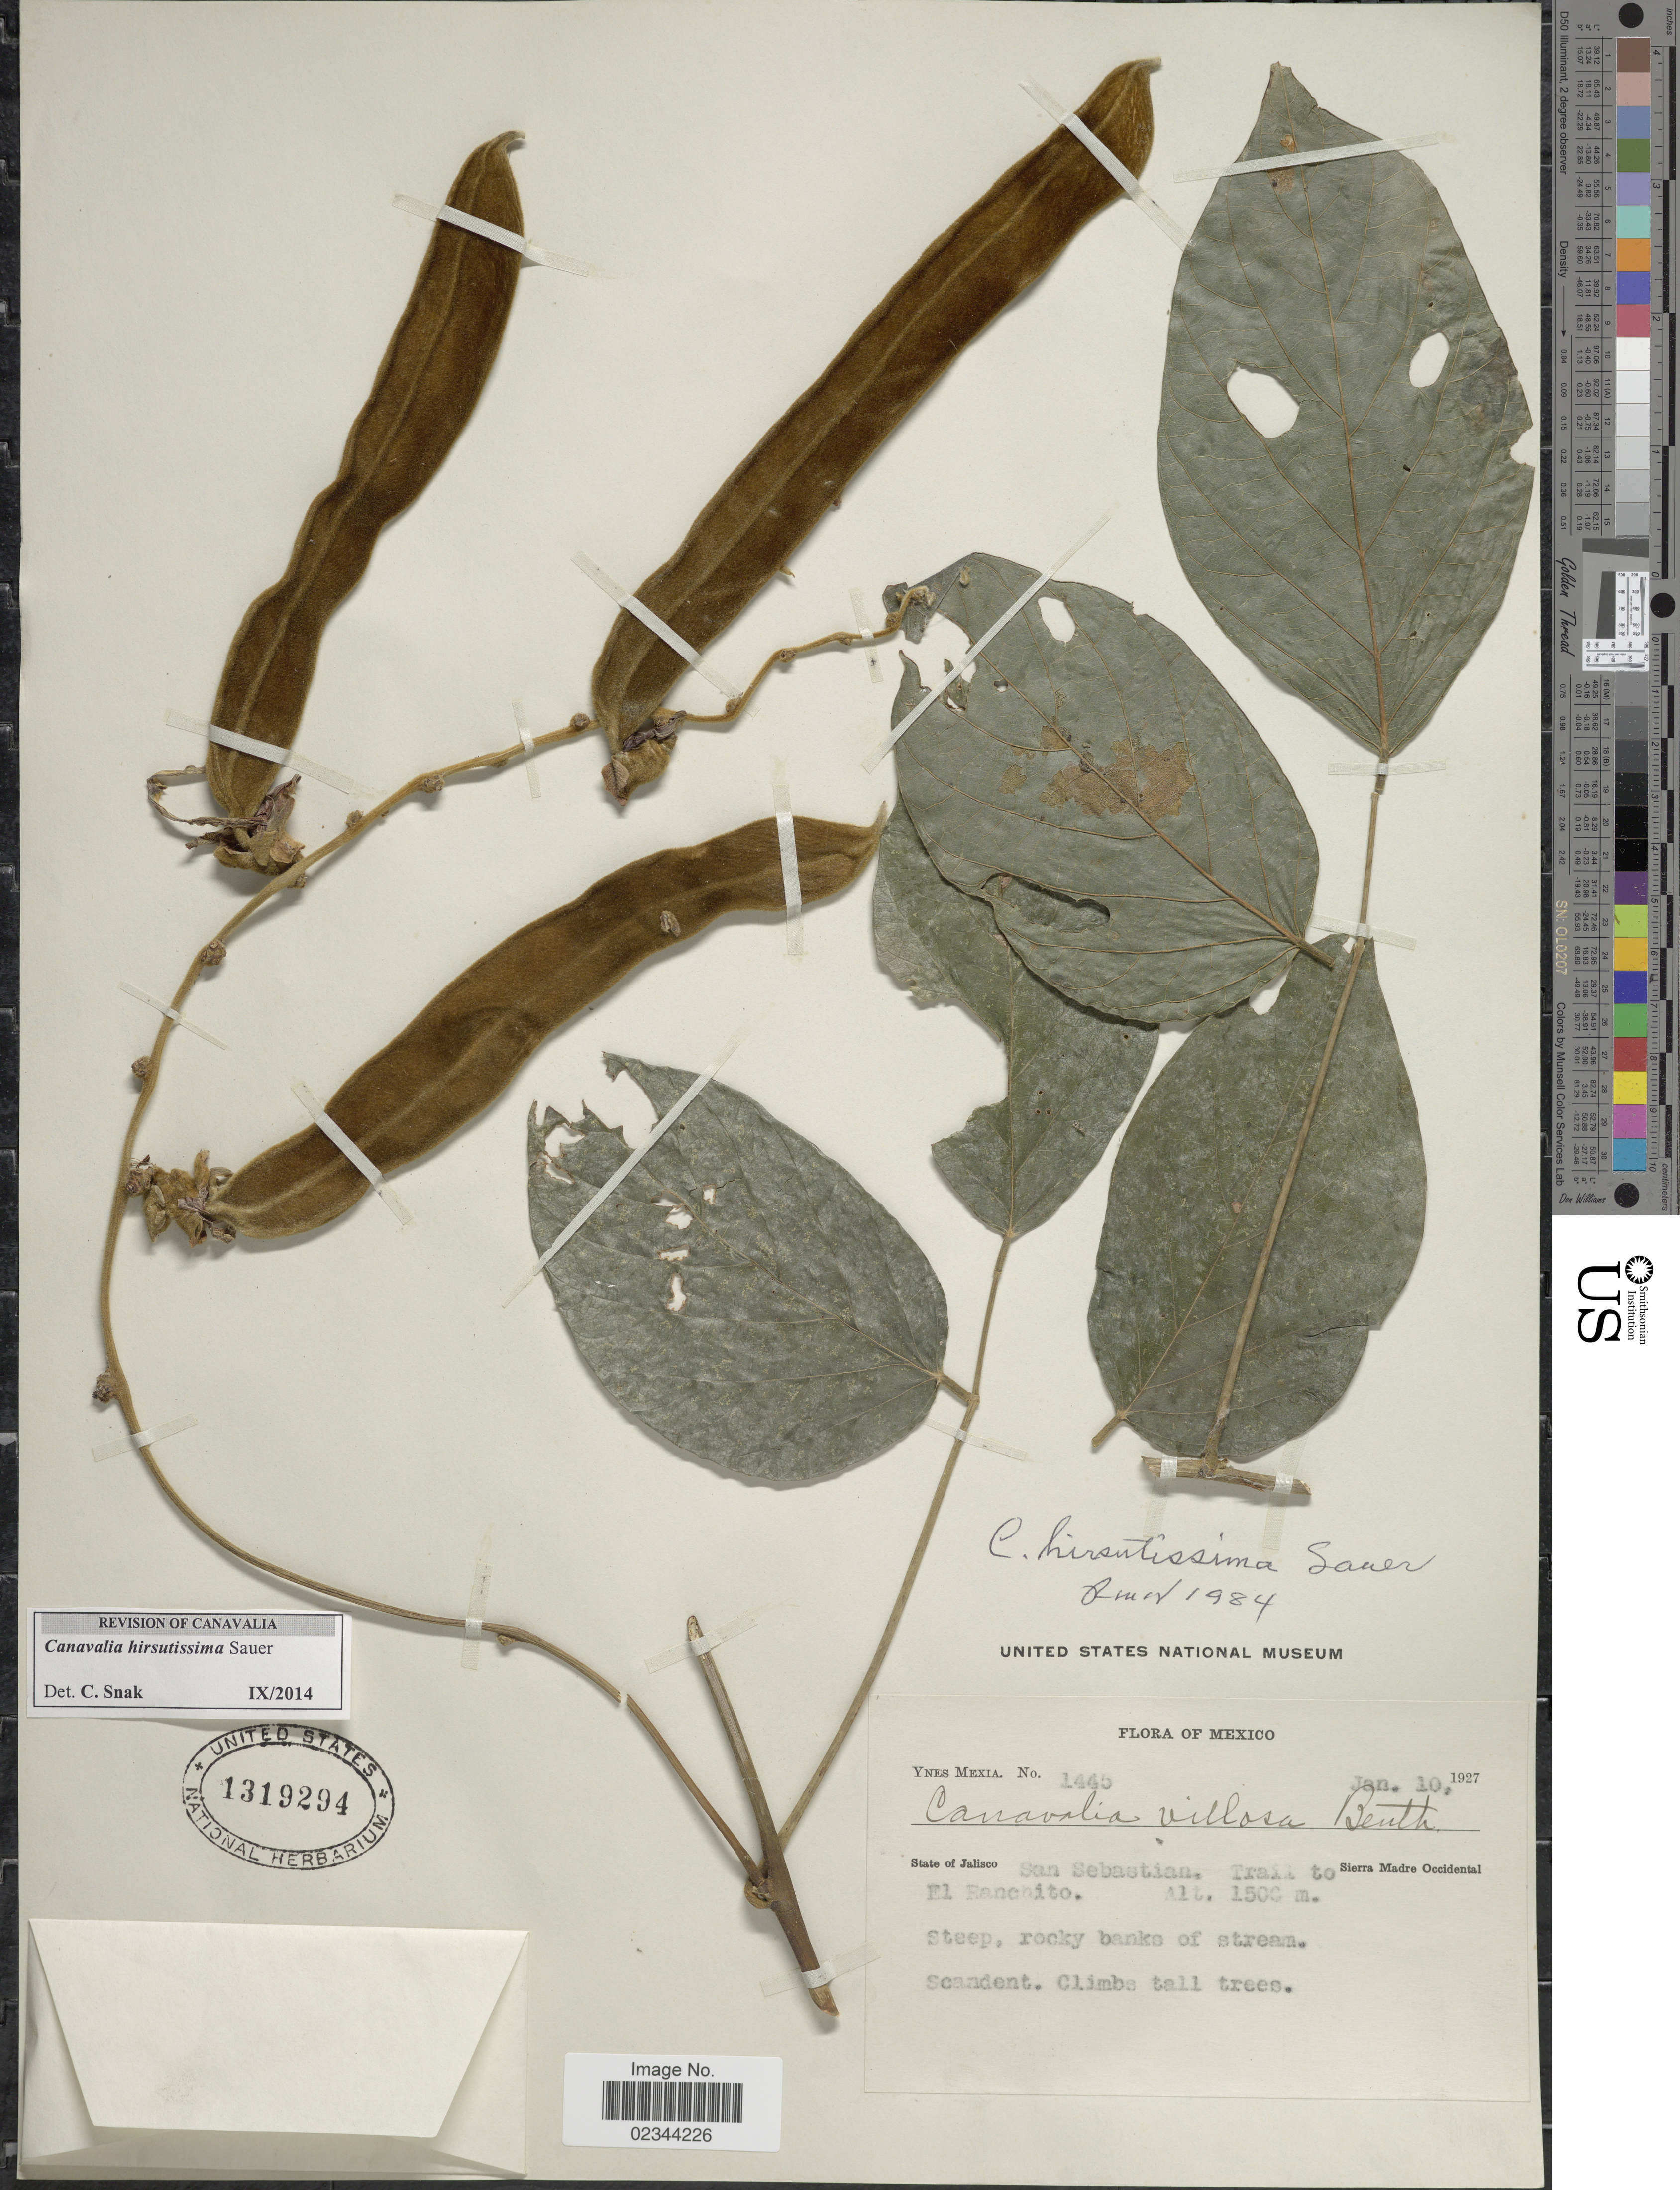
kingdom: Plantae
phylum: Tracheophyta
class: Magnoliopsida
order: Fabales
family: Fabaceae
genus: Canavalia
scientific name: Canavalia hirsutissima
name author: Sauer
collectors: Y. Mexia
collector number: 1445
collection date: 1927-01-10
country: Mexico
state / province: Jalisco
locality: San Sebastian, Trail to El Ranchito. Sierra Madre Occidental.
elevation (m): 1500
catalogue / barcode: US 1319294